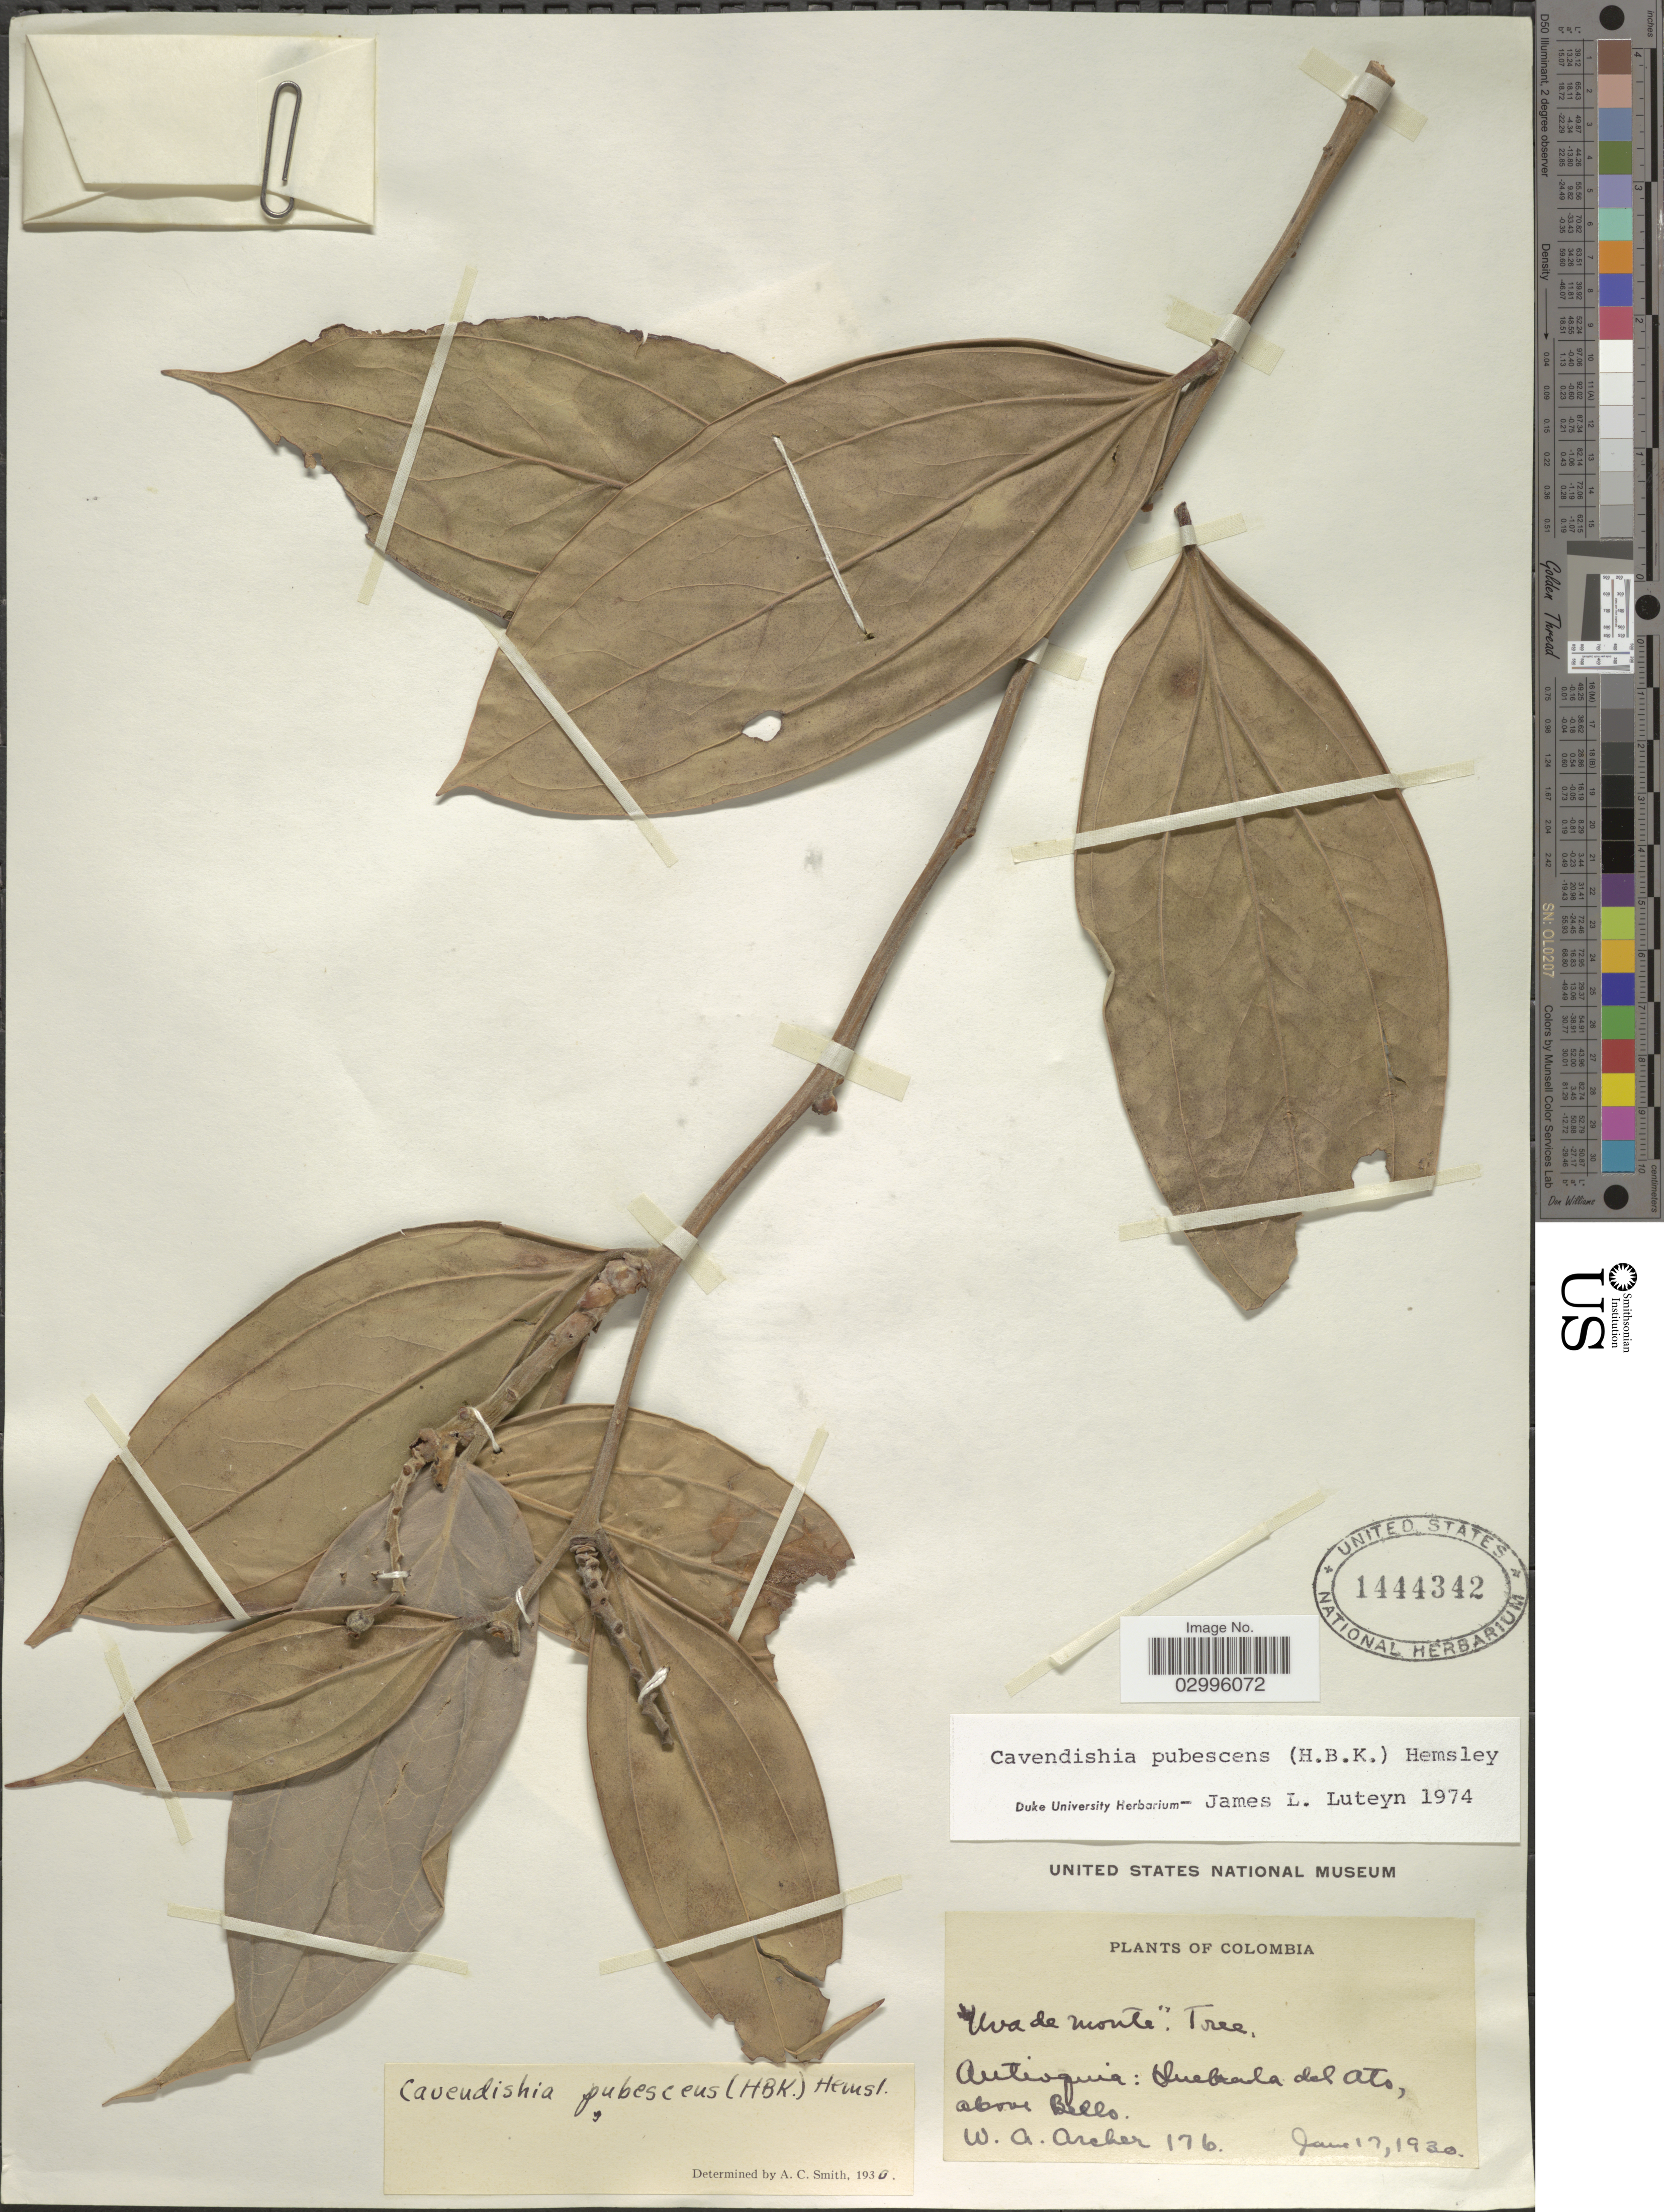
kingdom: Plantae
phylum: Tracheophyta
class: Magnoliopsida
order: Ericales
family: Ericaceae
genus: Cavendishia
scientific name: Cavendishia pubescens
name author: (Kunth) Hemsl.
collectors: W. Archer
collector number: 176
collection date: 1930-01-17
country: Colombia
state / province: Antioquia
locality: Quebrada del Ato, above Bello.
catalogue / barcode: US 1444342